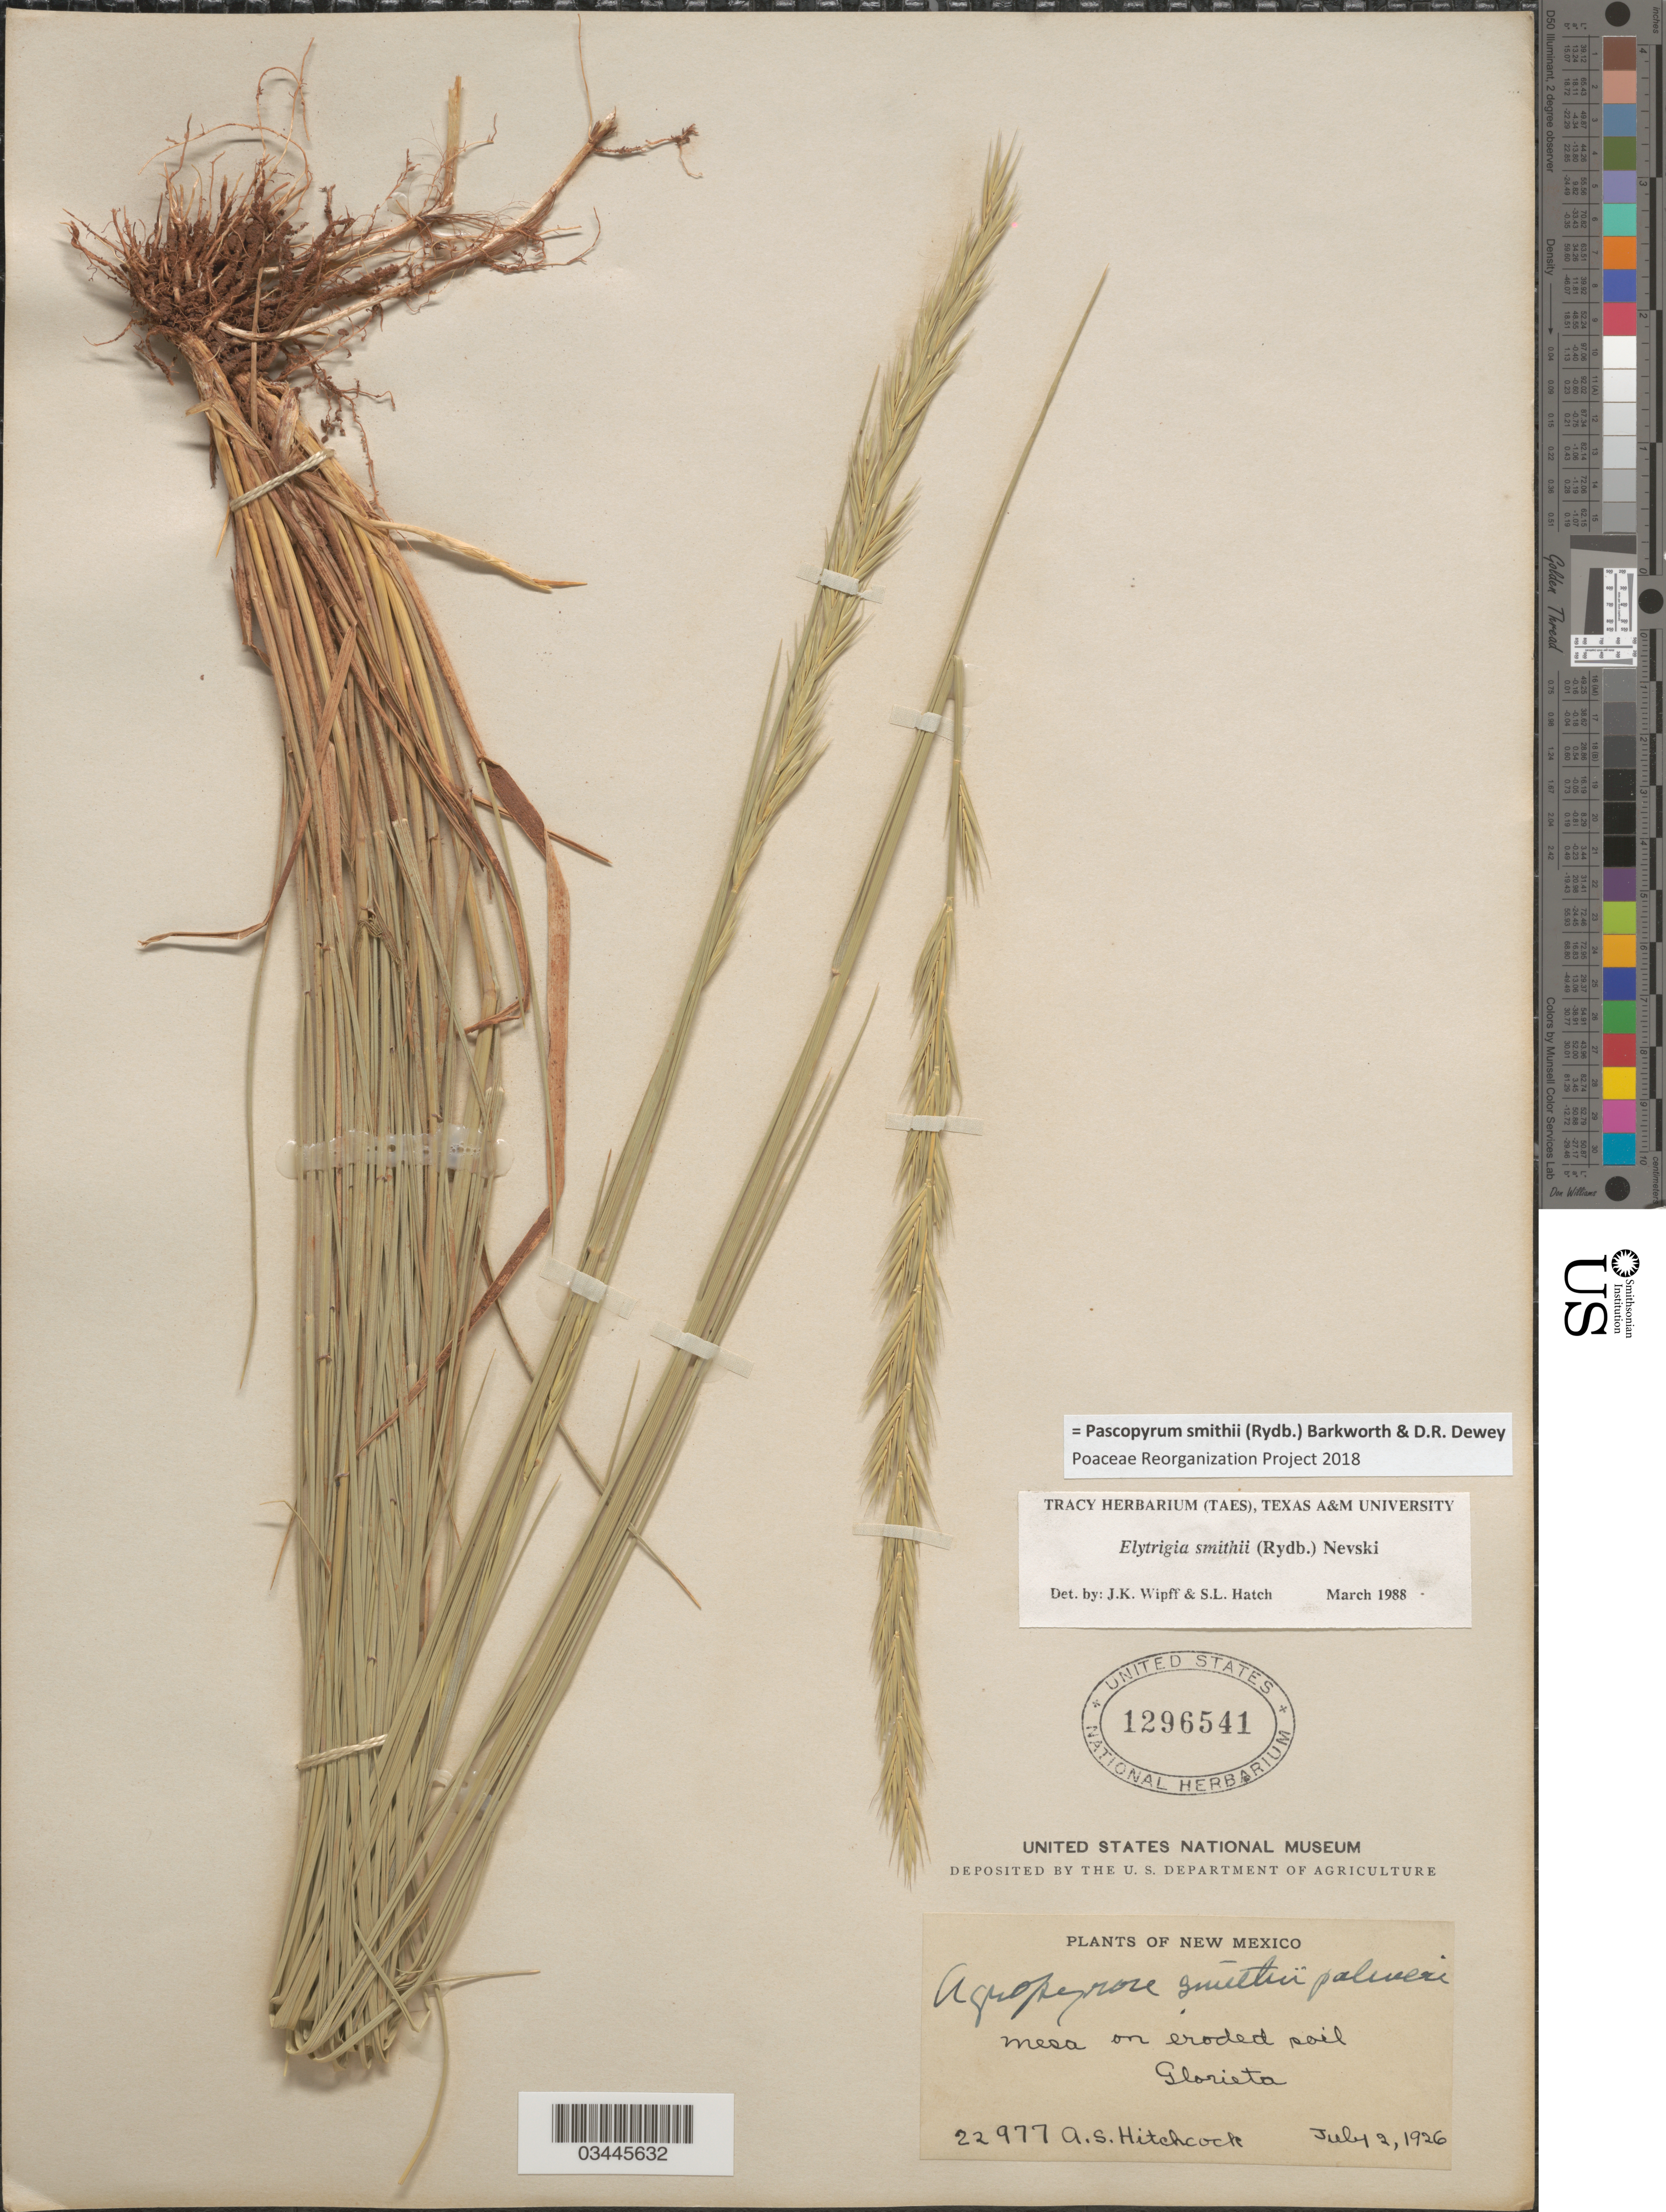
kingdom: Plantae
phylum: Tracheophyta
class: Liliopsida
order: Poales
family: Poaceae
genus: Pascopyrum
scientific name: Pascopyrum smithii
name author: (Rydb.) Barkworth & Dewey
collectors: A. S. Hitchcock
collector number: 22977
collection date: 1926-07-02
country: United States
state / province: New Mexico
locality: Glorieta.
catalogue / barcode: US 1296541